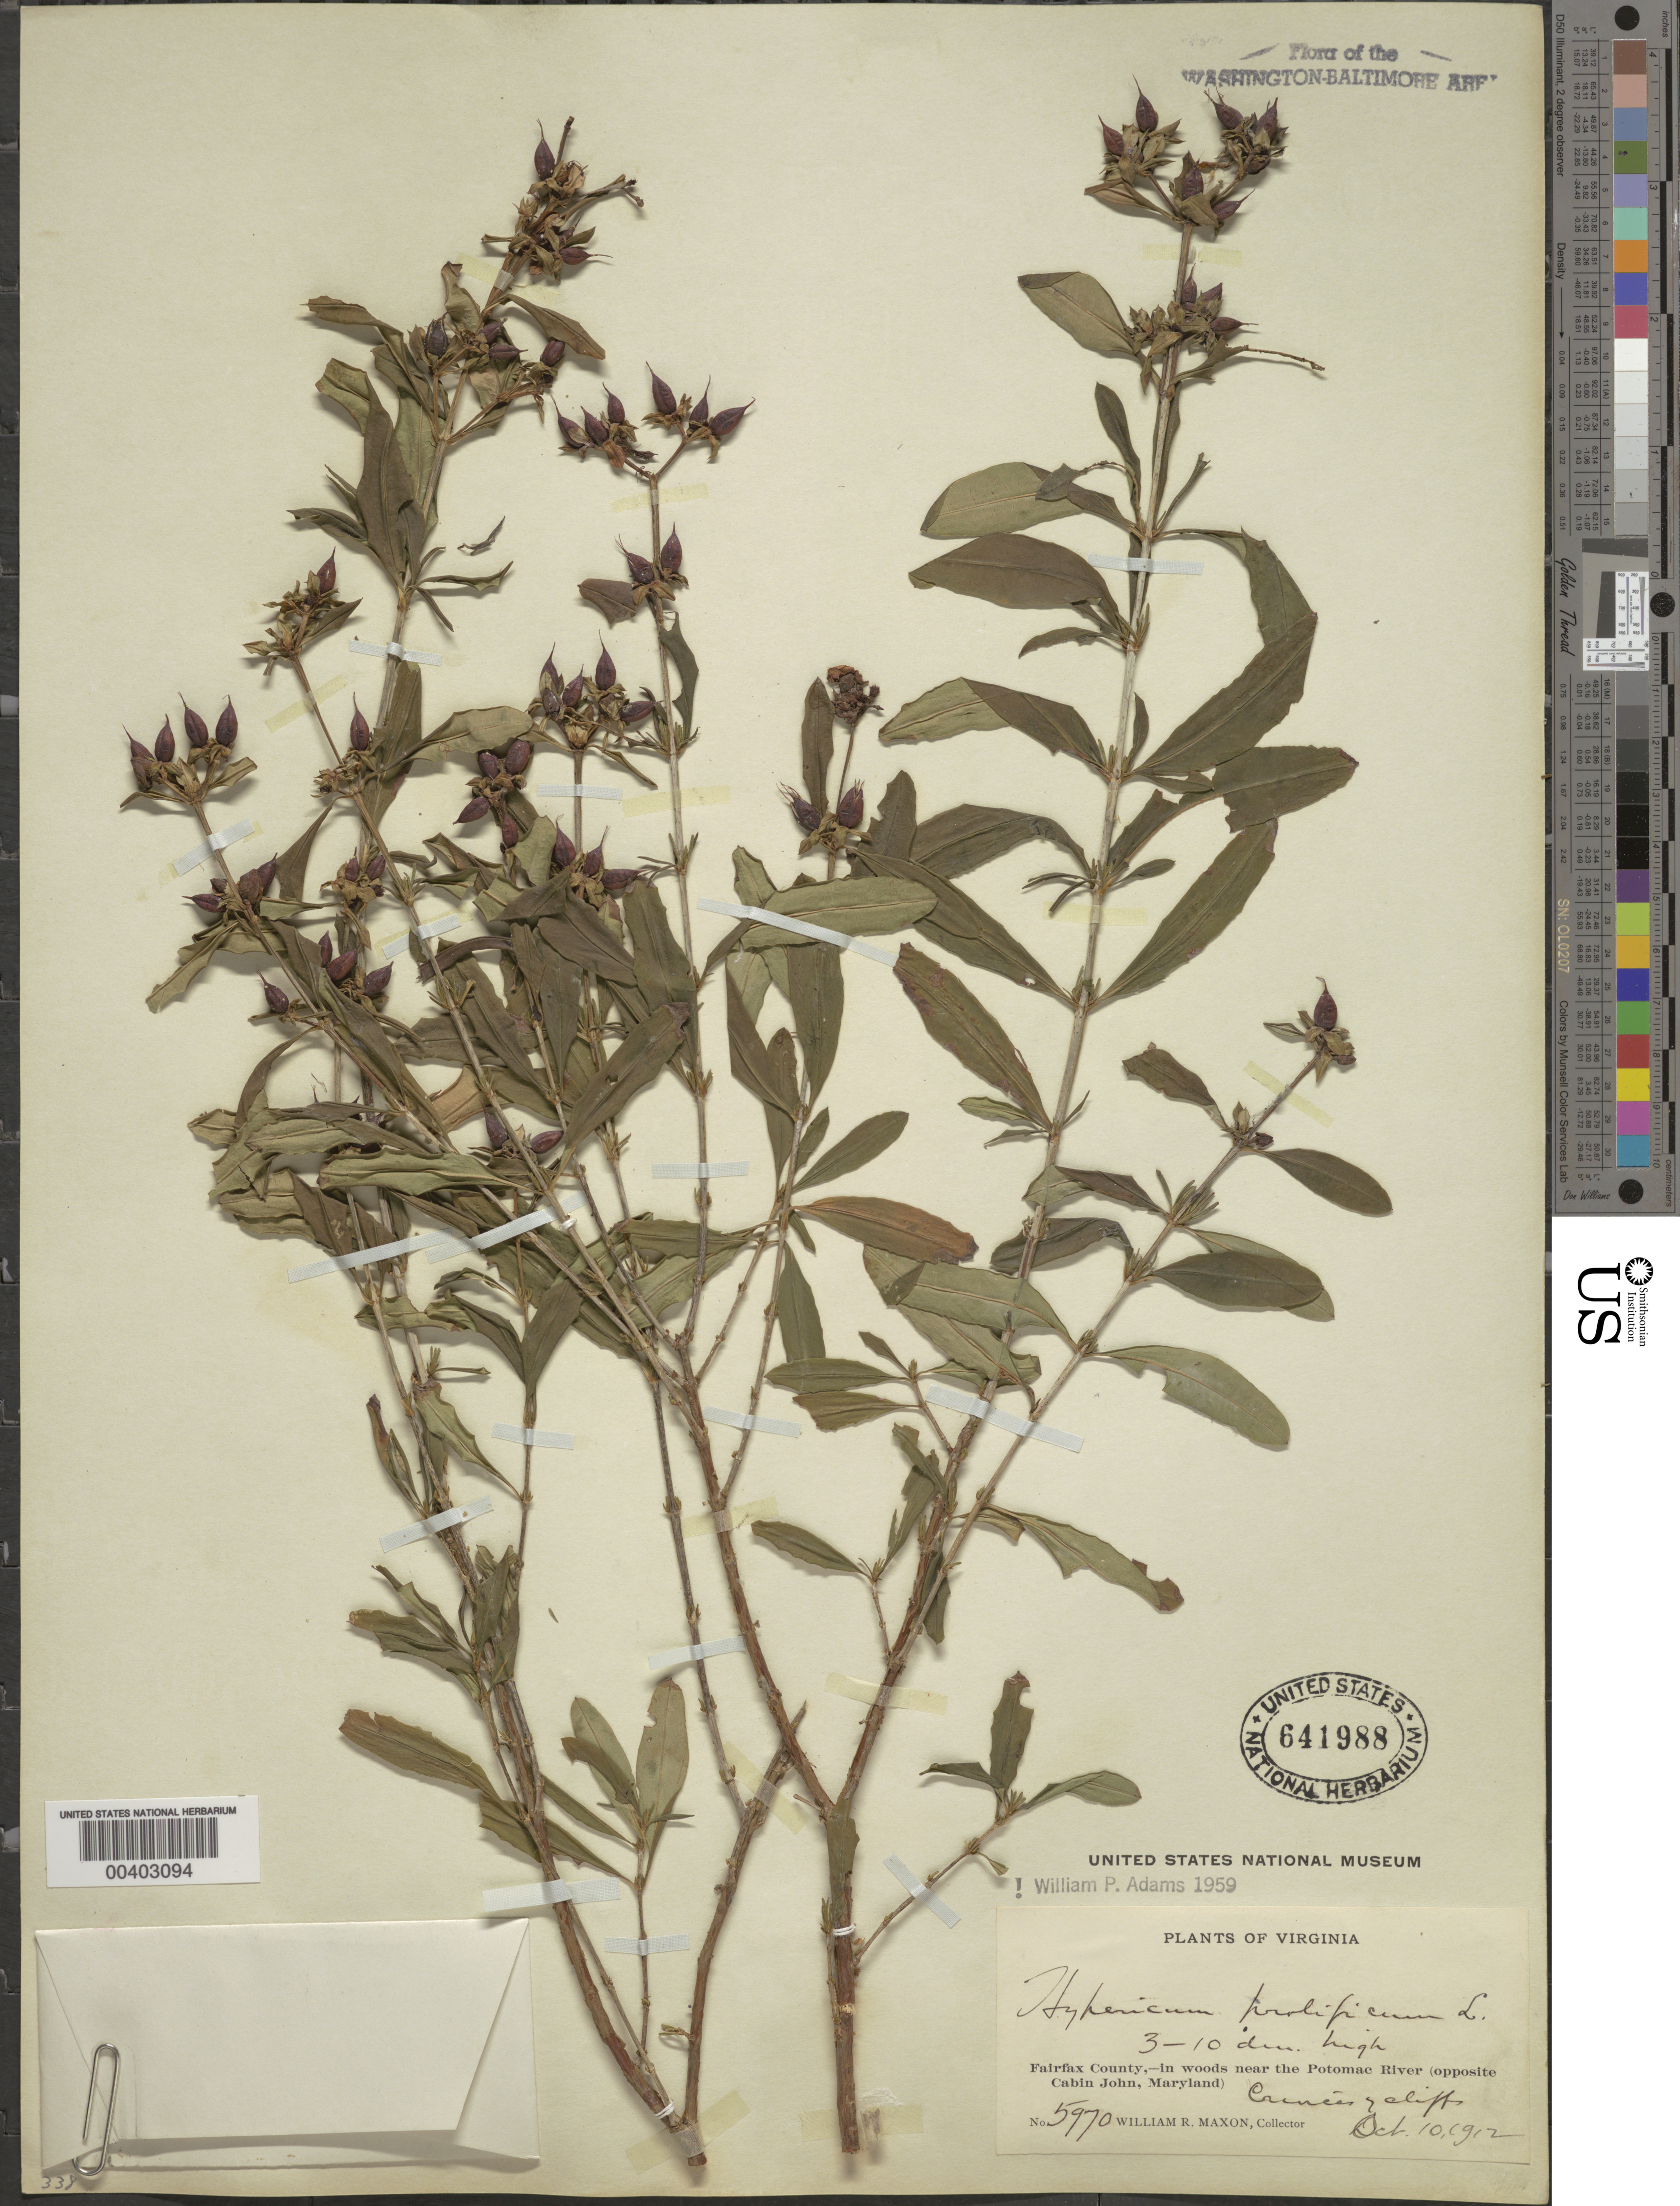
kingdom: Plantae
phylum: Tracheophyta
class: Magnoliopsida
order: Malpighiales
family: Hypericaceae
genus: Hypericum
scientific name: Hypericum prolificum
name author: L.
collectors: W. R. Maxon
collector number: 5970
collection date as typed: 10 Oct 1912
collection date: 1912-10-10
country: United States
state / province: Virginia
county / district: Fairfax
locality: opposite Cabin John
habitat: Moist woods near river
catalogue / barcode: US 641988